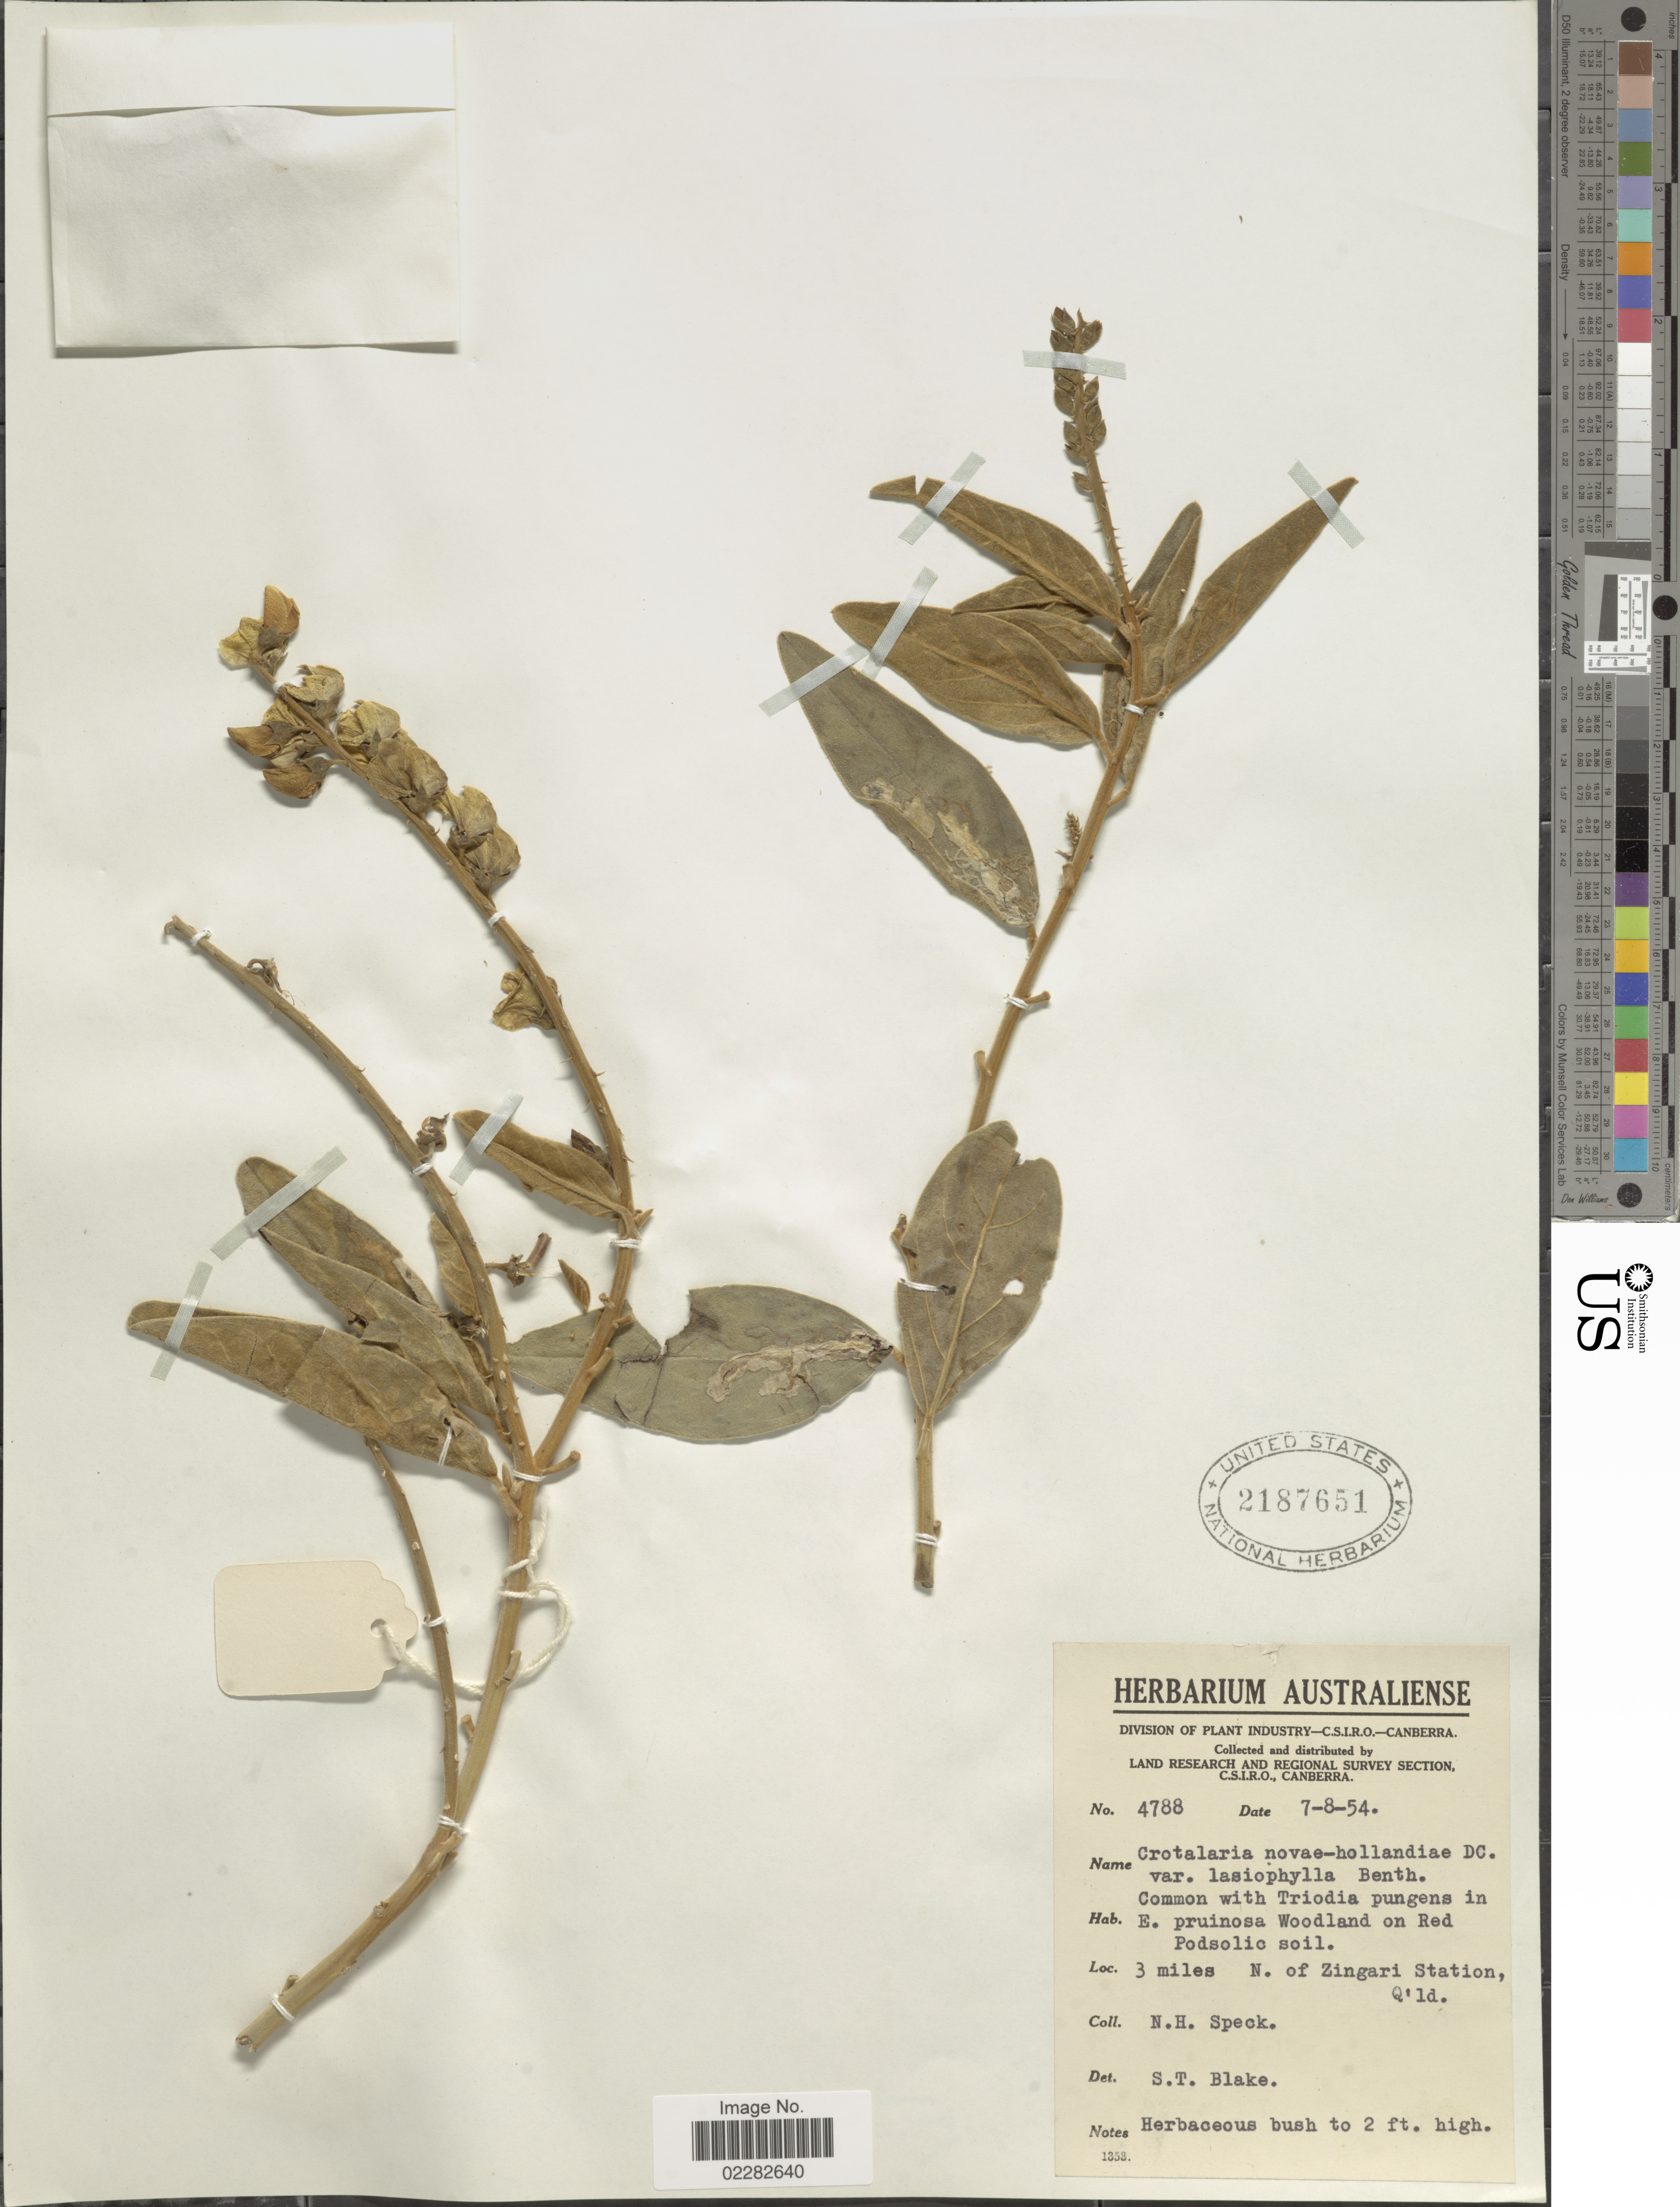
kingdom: Plantae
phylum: Tracheophyta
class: Magnoliopsida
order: Fabales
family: Fabaceae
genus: Crotalaria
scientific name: Crotalaria novae-hollandiae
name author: DC.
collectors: N. Speck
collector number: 4788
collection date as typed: Transcribed d/m/y: 7/8/54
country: Australia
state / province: Queensland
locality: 3 miles N. of Zingari Station.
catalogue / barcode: US 2187651